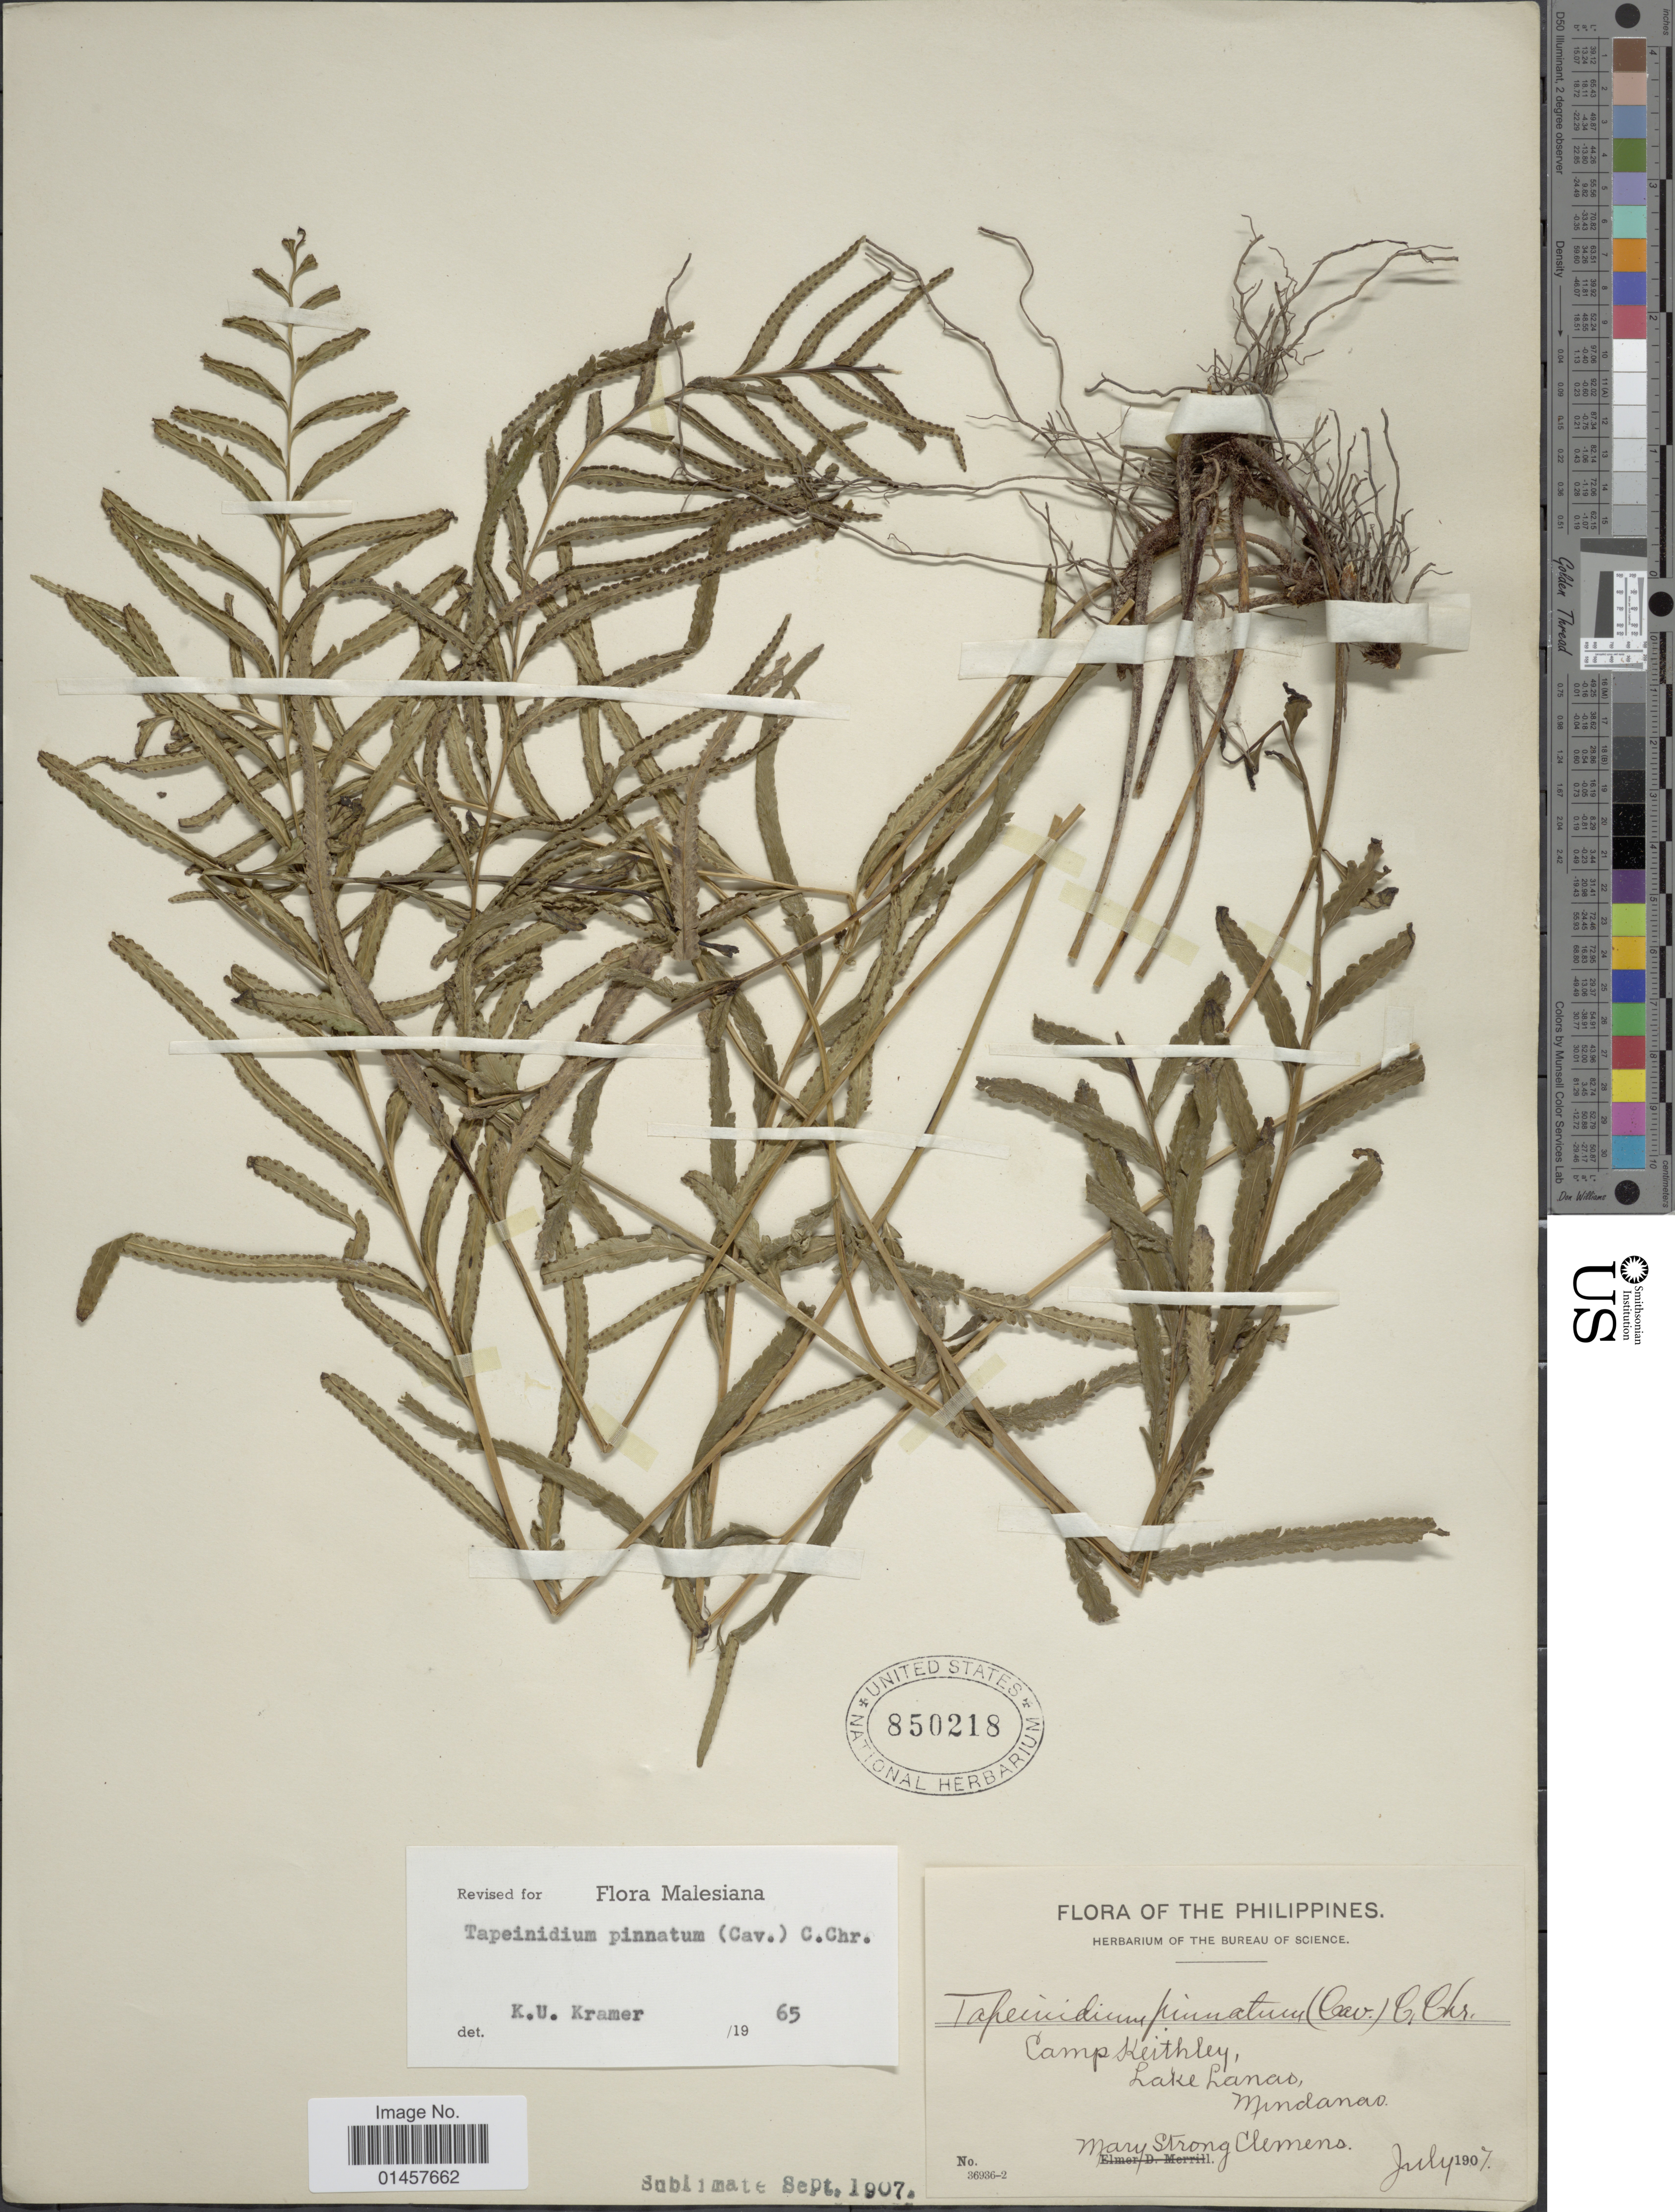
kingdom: Plantae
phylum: Tracheophyta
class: Polypodiopsida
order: Polypodiales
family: Lindsaeaceae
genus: Tapeinidium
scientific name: Tapeinidium pinnatum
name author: (Cav.) C. Chr.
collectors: M. S. Clemens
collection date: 1907-07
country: Philippines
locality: Camp Keithley, Lake Lanao, Mindanao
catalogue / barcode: US 850218